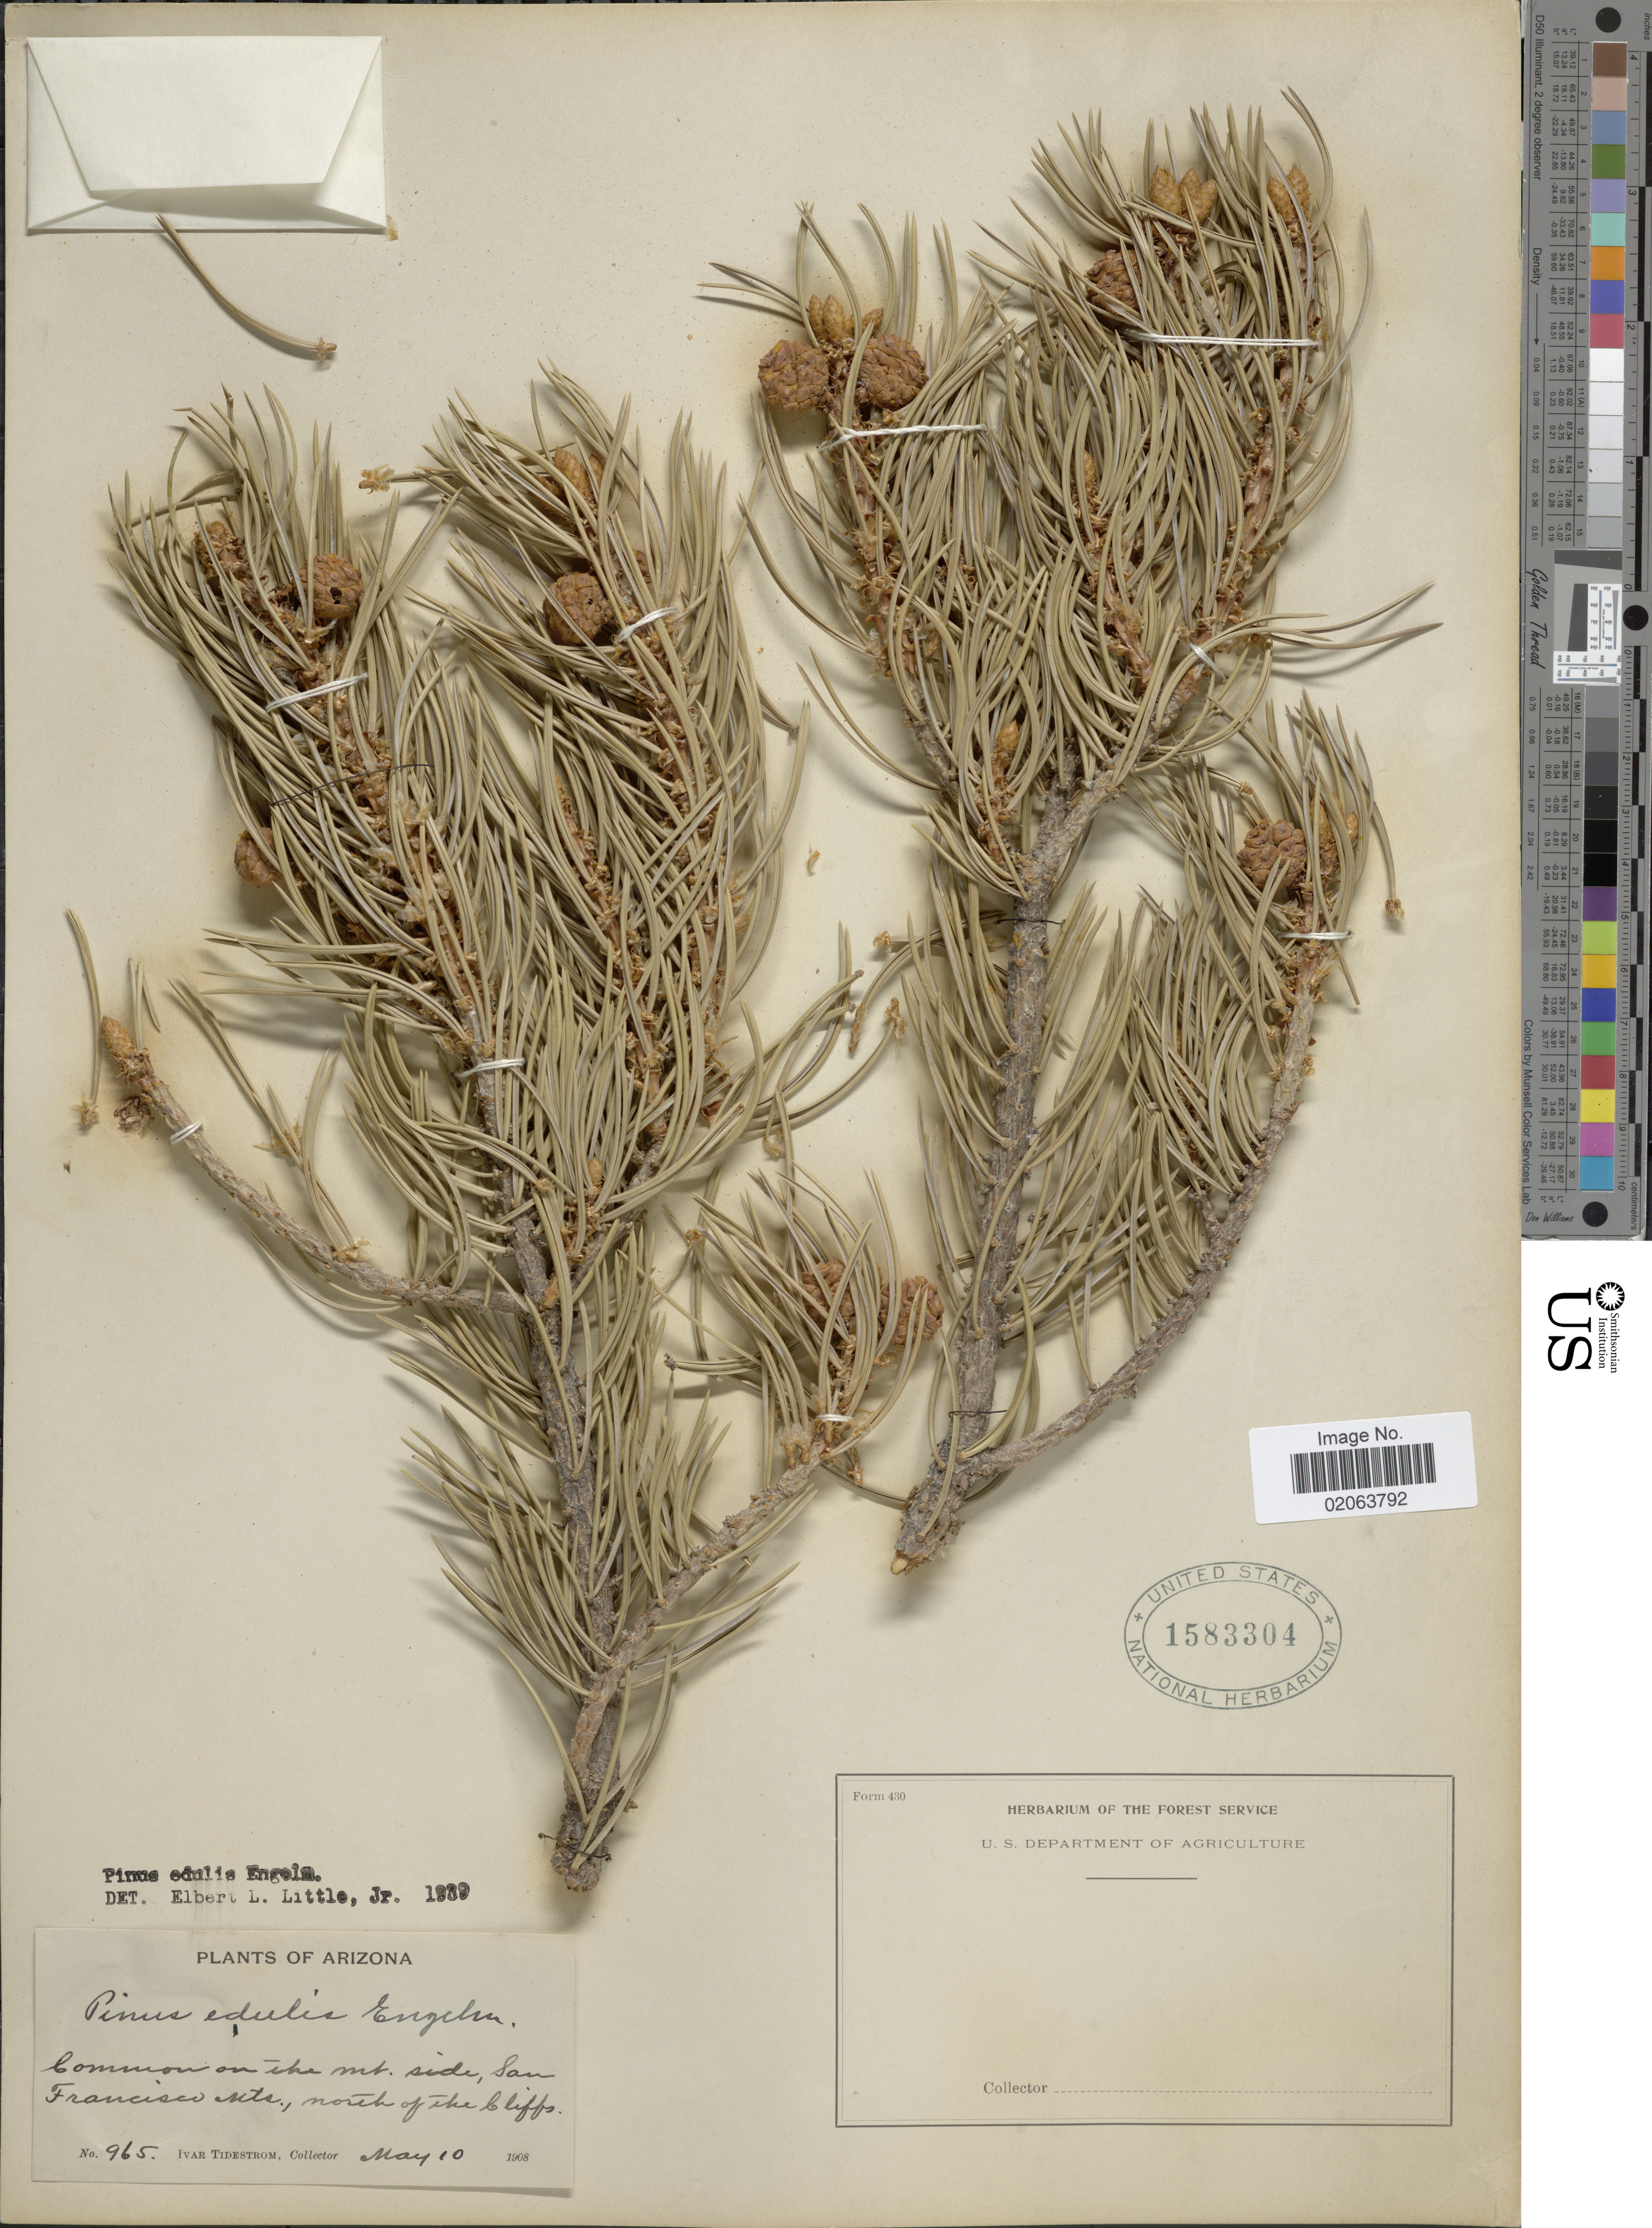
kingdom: Plantae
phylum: Tracheophyta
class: Pinopsida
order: Pinales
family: Pinaceae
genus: Pinus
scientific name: Pinus edulis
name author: Engelm.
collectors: I. F. Tidestrom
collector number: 965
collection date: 1908-05-10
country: United States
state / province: Arizona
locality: San Francisco Mts., north of the Cliffs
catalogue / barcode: US 1583304